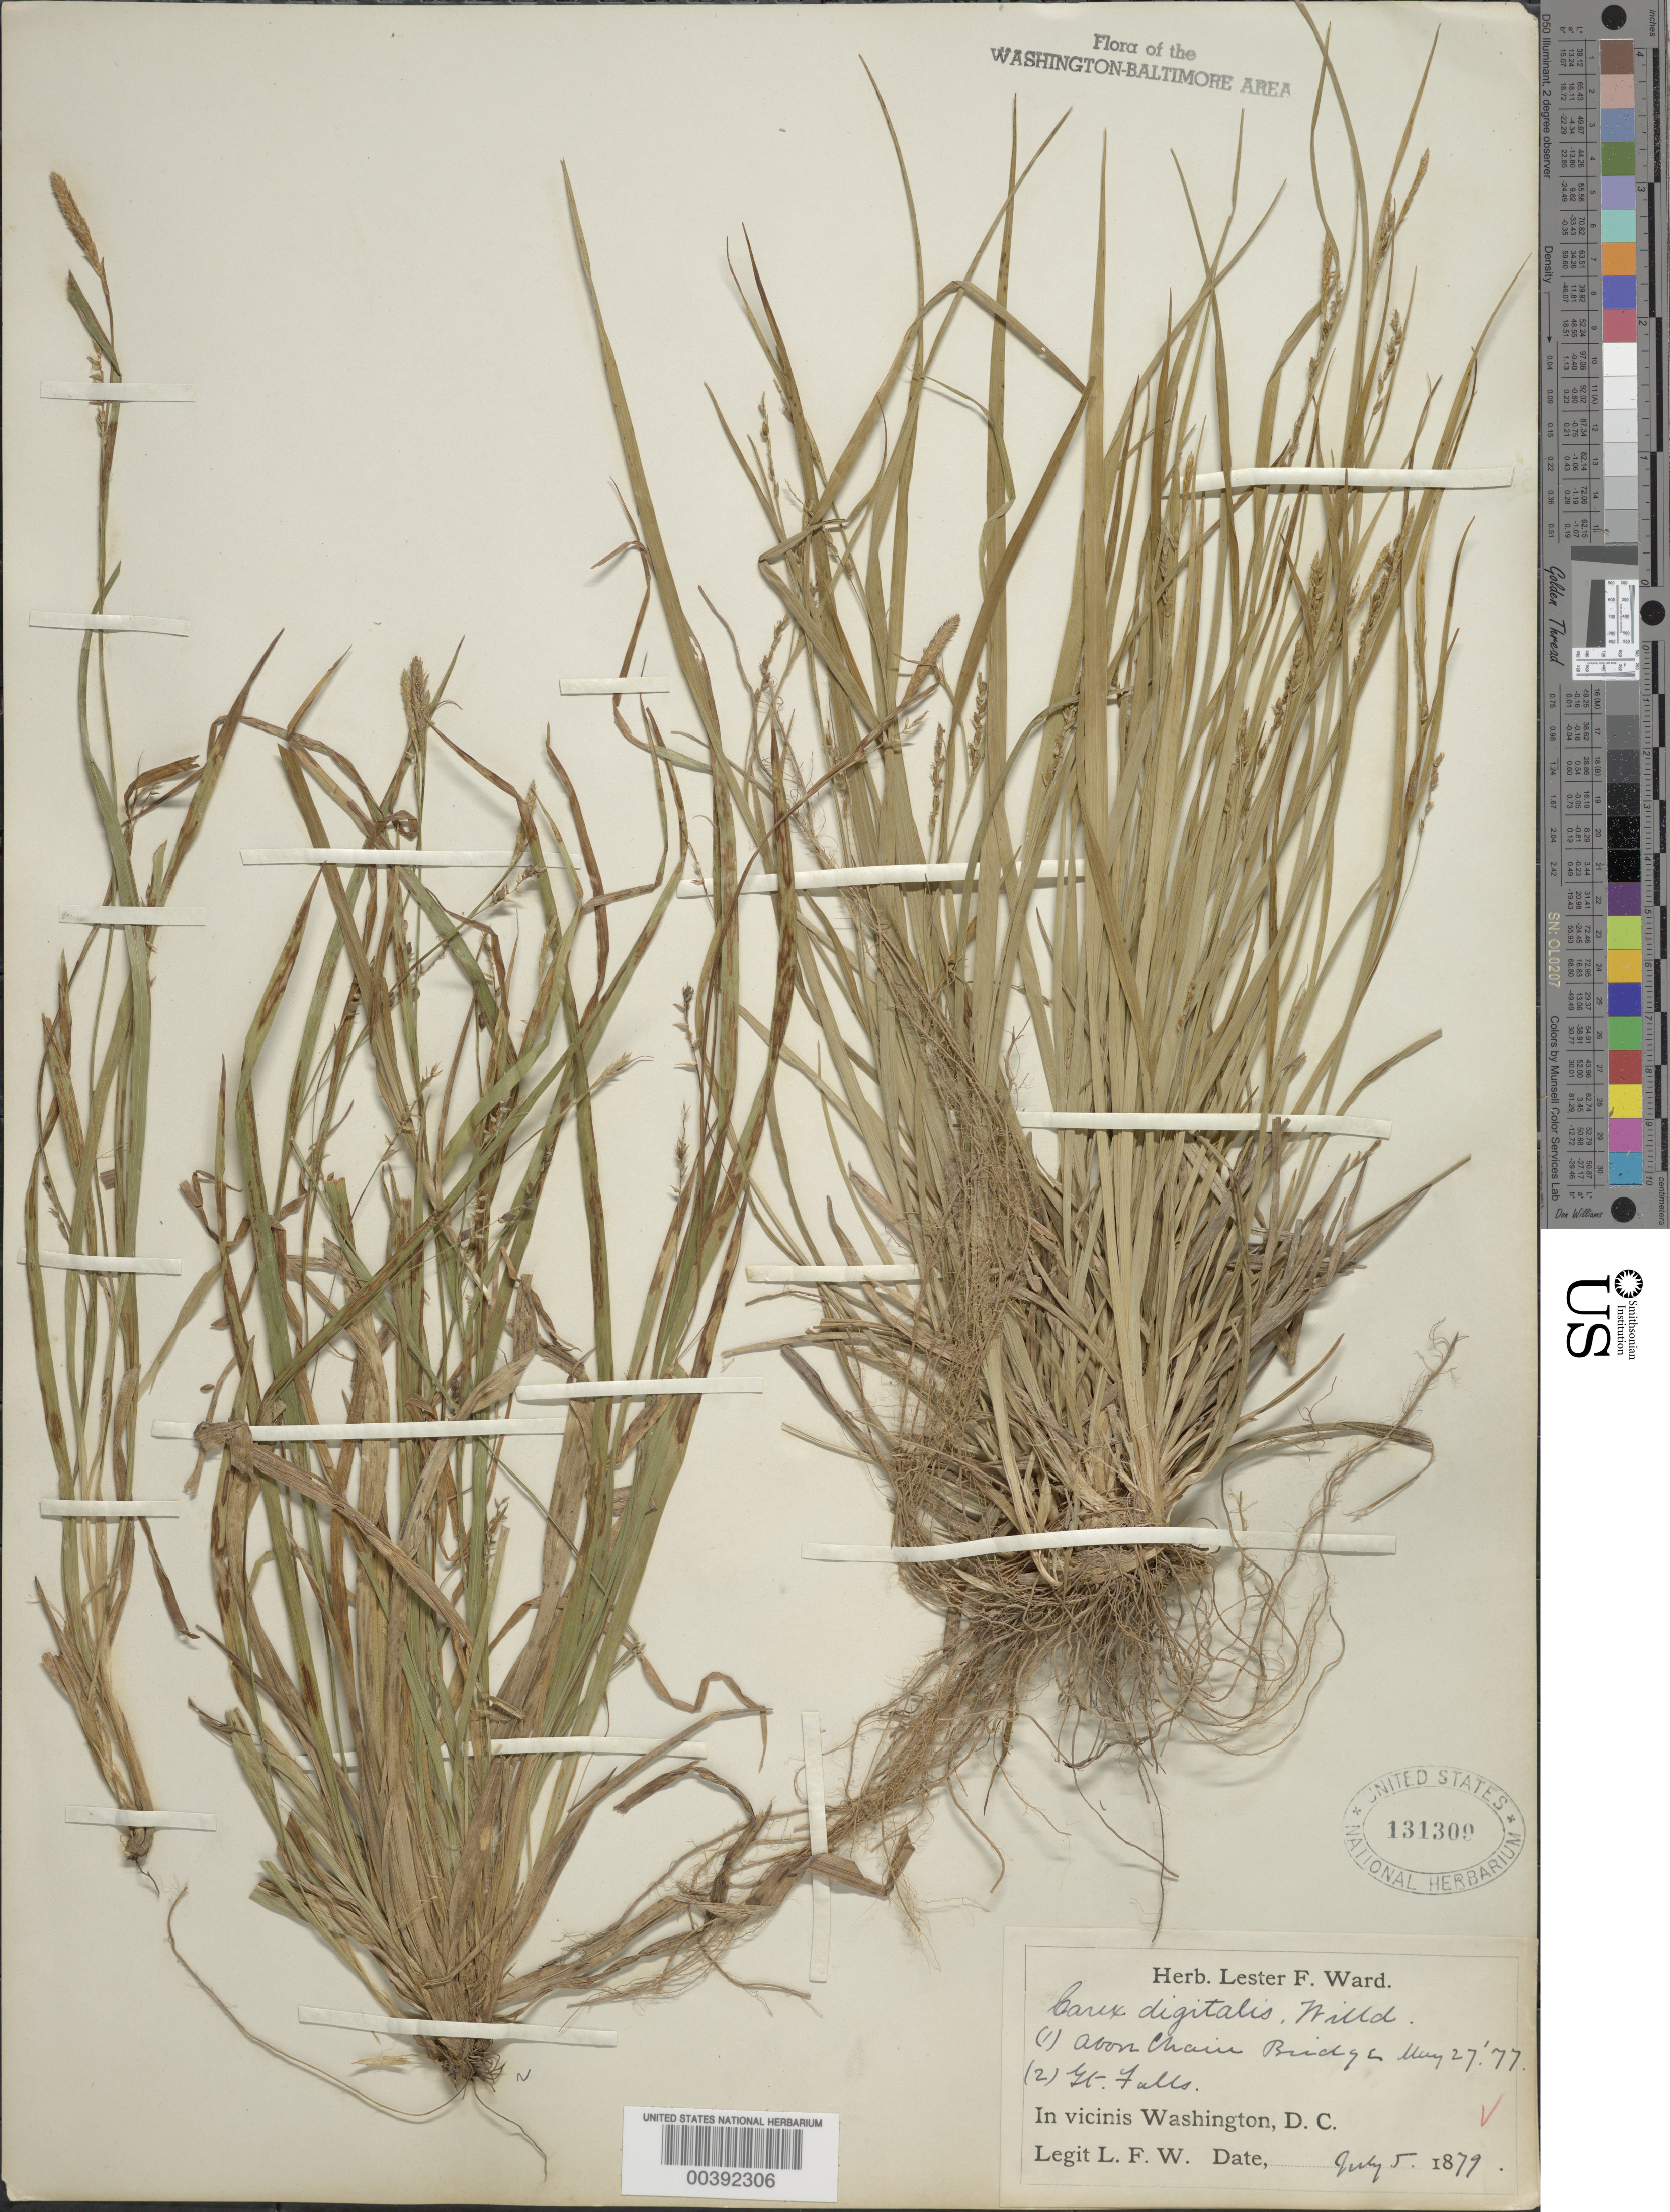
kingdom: Plantae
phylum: Tracheophyta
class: Liliopsida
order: Poales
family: Cyperaceae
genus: Carex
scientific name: Carex digitalis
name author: Willd.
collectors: L. F. Ward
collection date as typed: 27 May 1877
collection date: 1877-05-27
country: United States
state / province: Maryland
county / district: Montgomery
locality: Above Chain Bridge C. & O. Canal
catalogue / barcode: US 131309